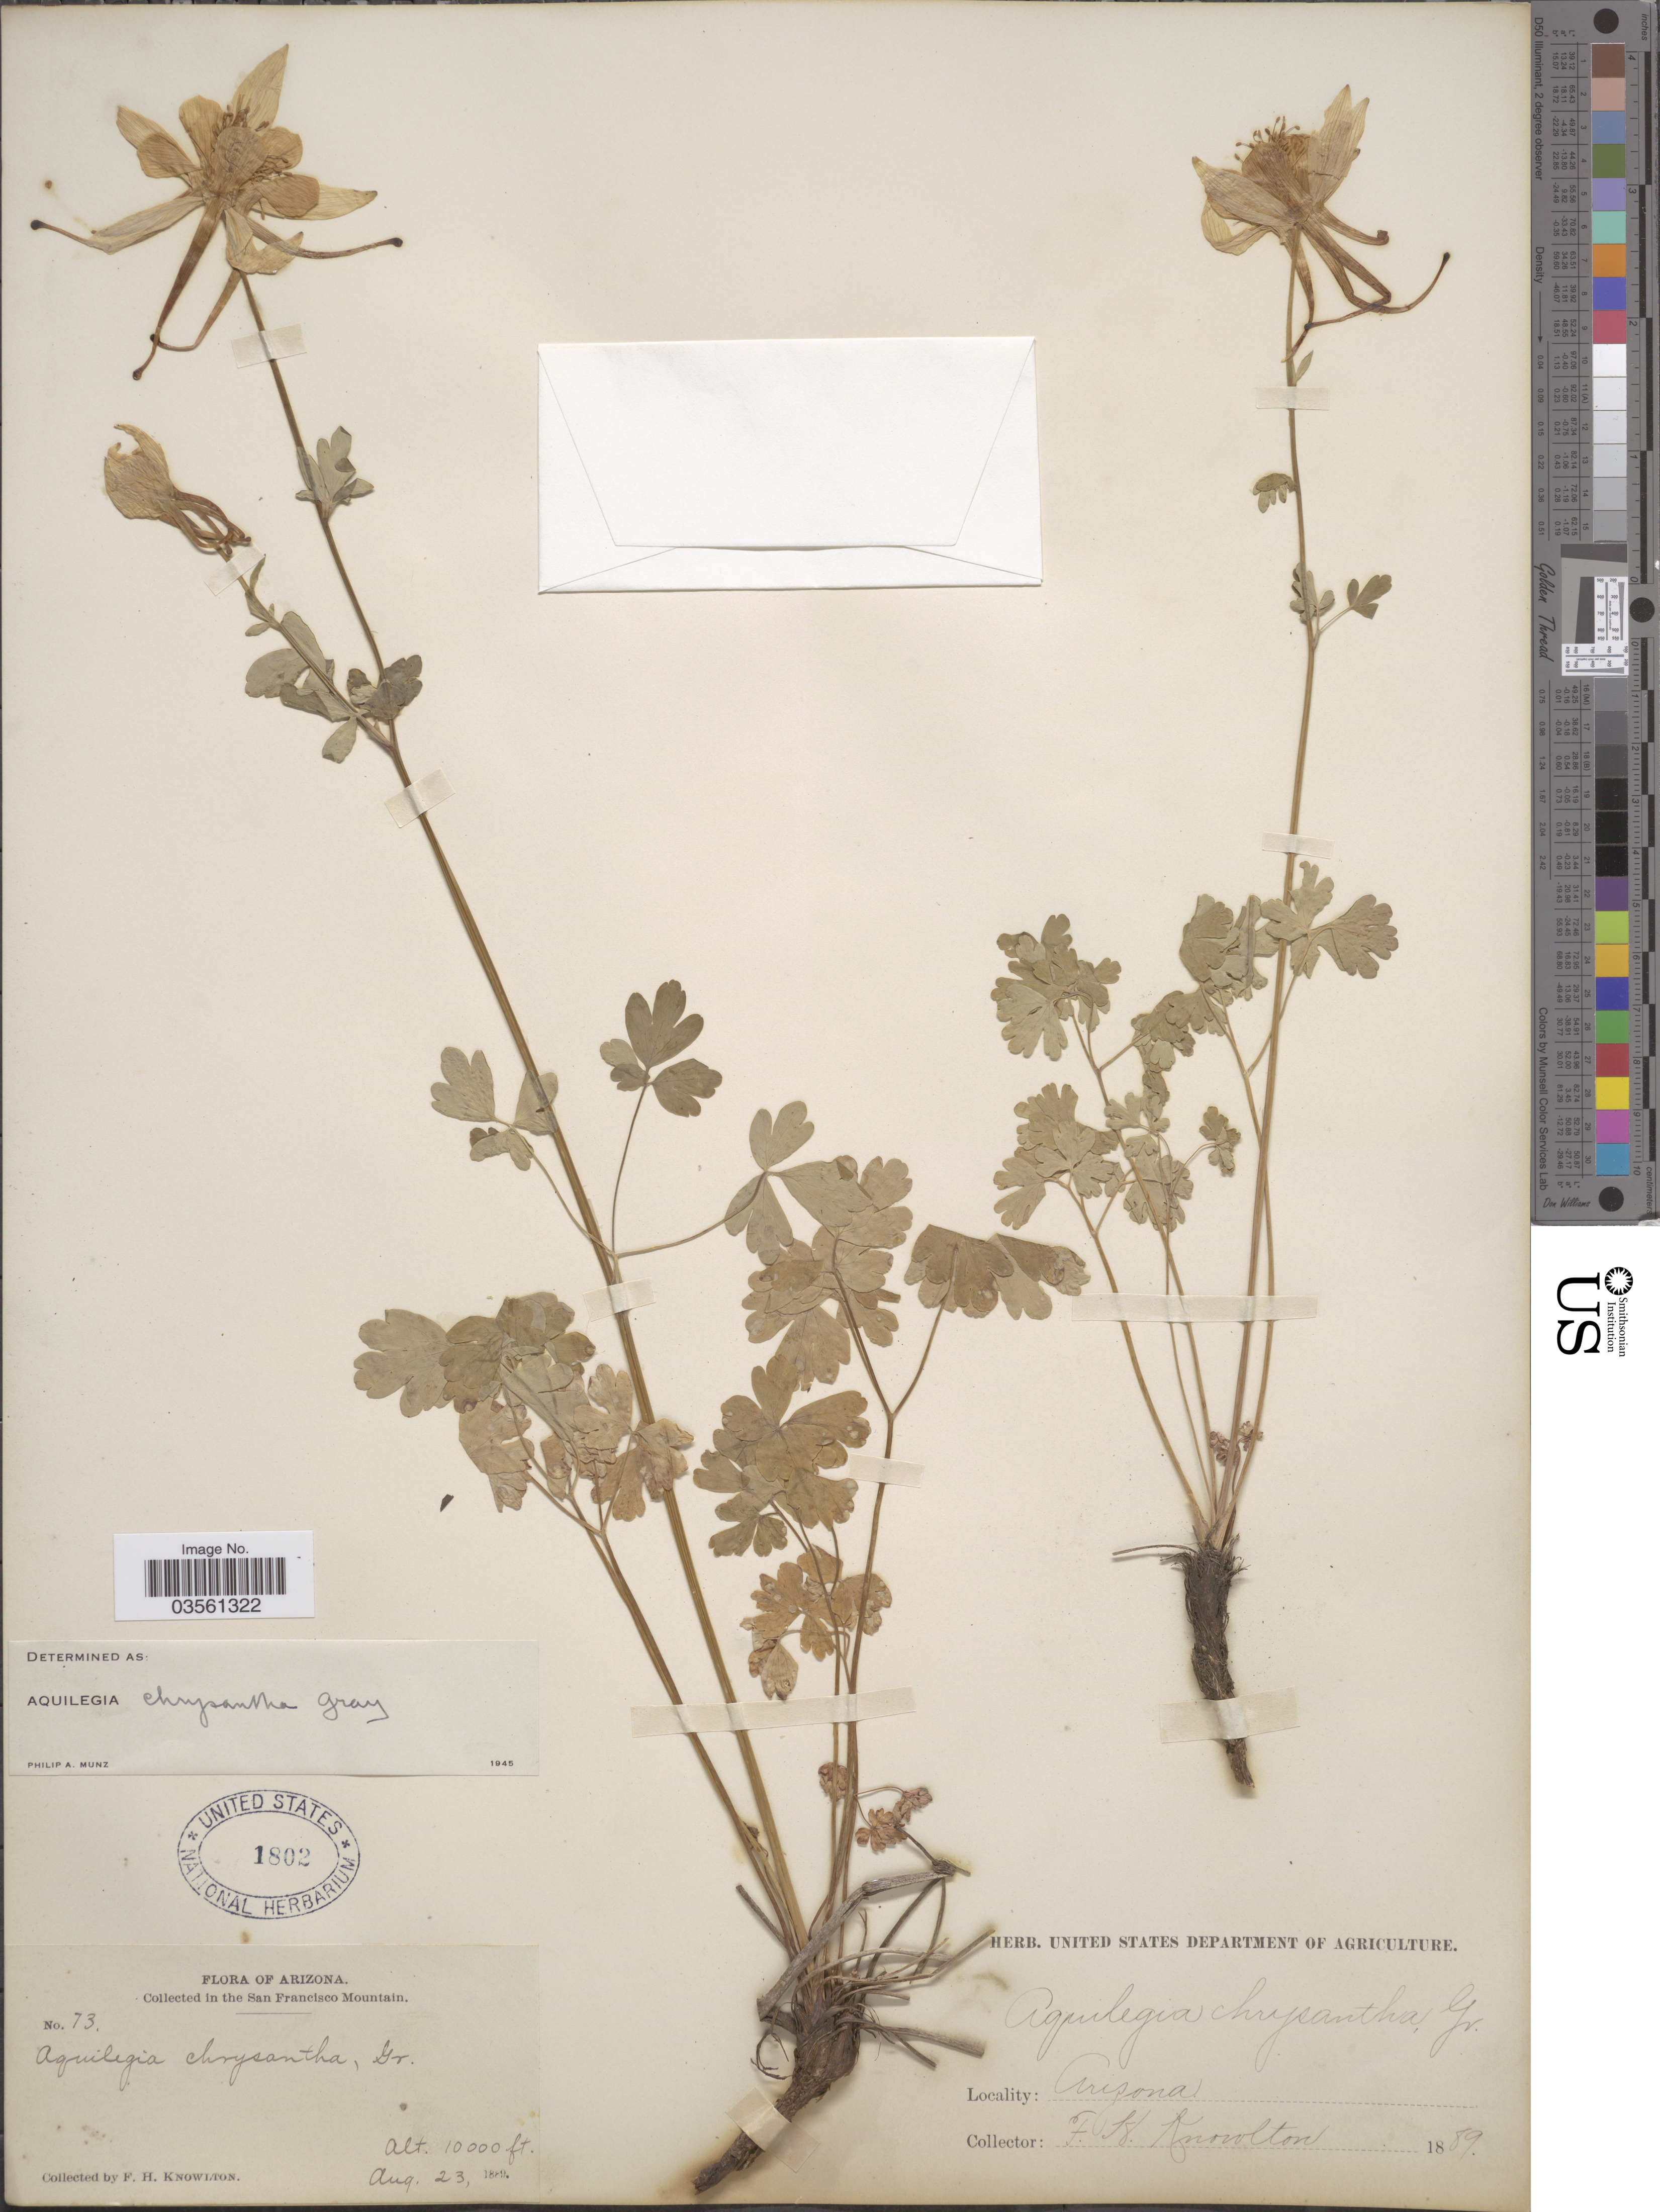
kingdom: Plantae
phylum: Tracheophyta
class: Magnoliopsida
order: Ranunculales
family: Ranunculaceae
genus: Aquilegia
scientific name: Aquilegia chrysantha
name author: A. Gray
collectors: F. H. Knowlton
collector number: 73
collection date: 1889-08-23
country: United States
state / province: Arizona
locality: San Francisco Mountain.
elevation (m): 3048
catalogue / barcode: US 1802